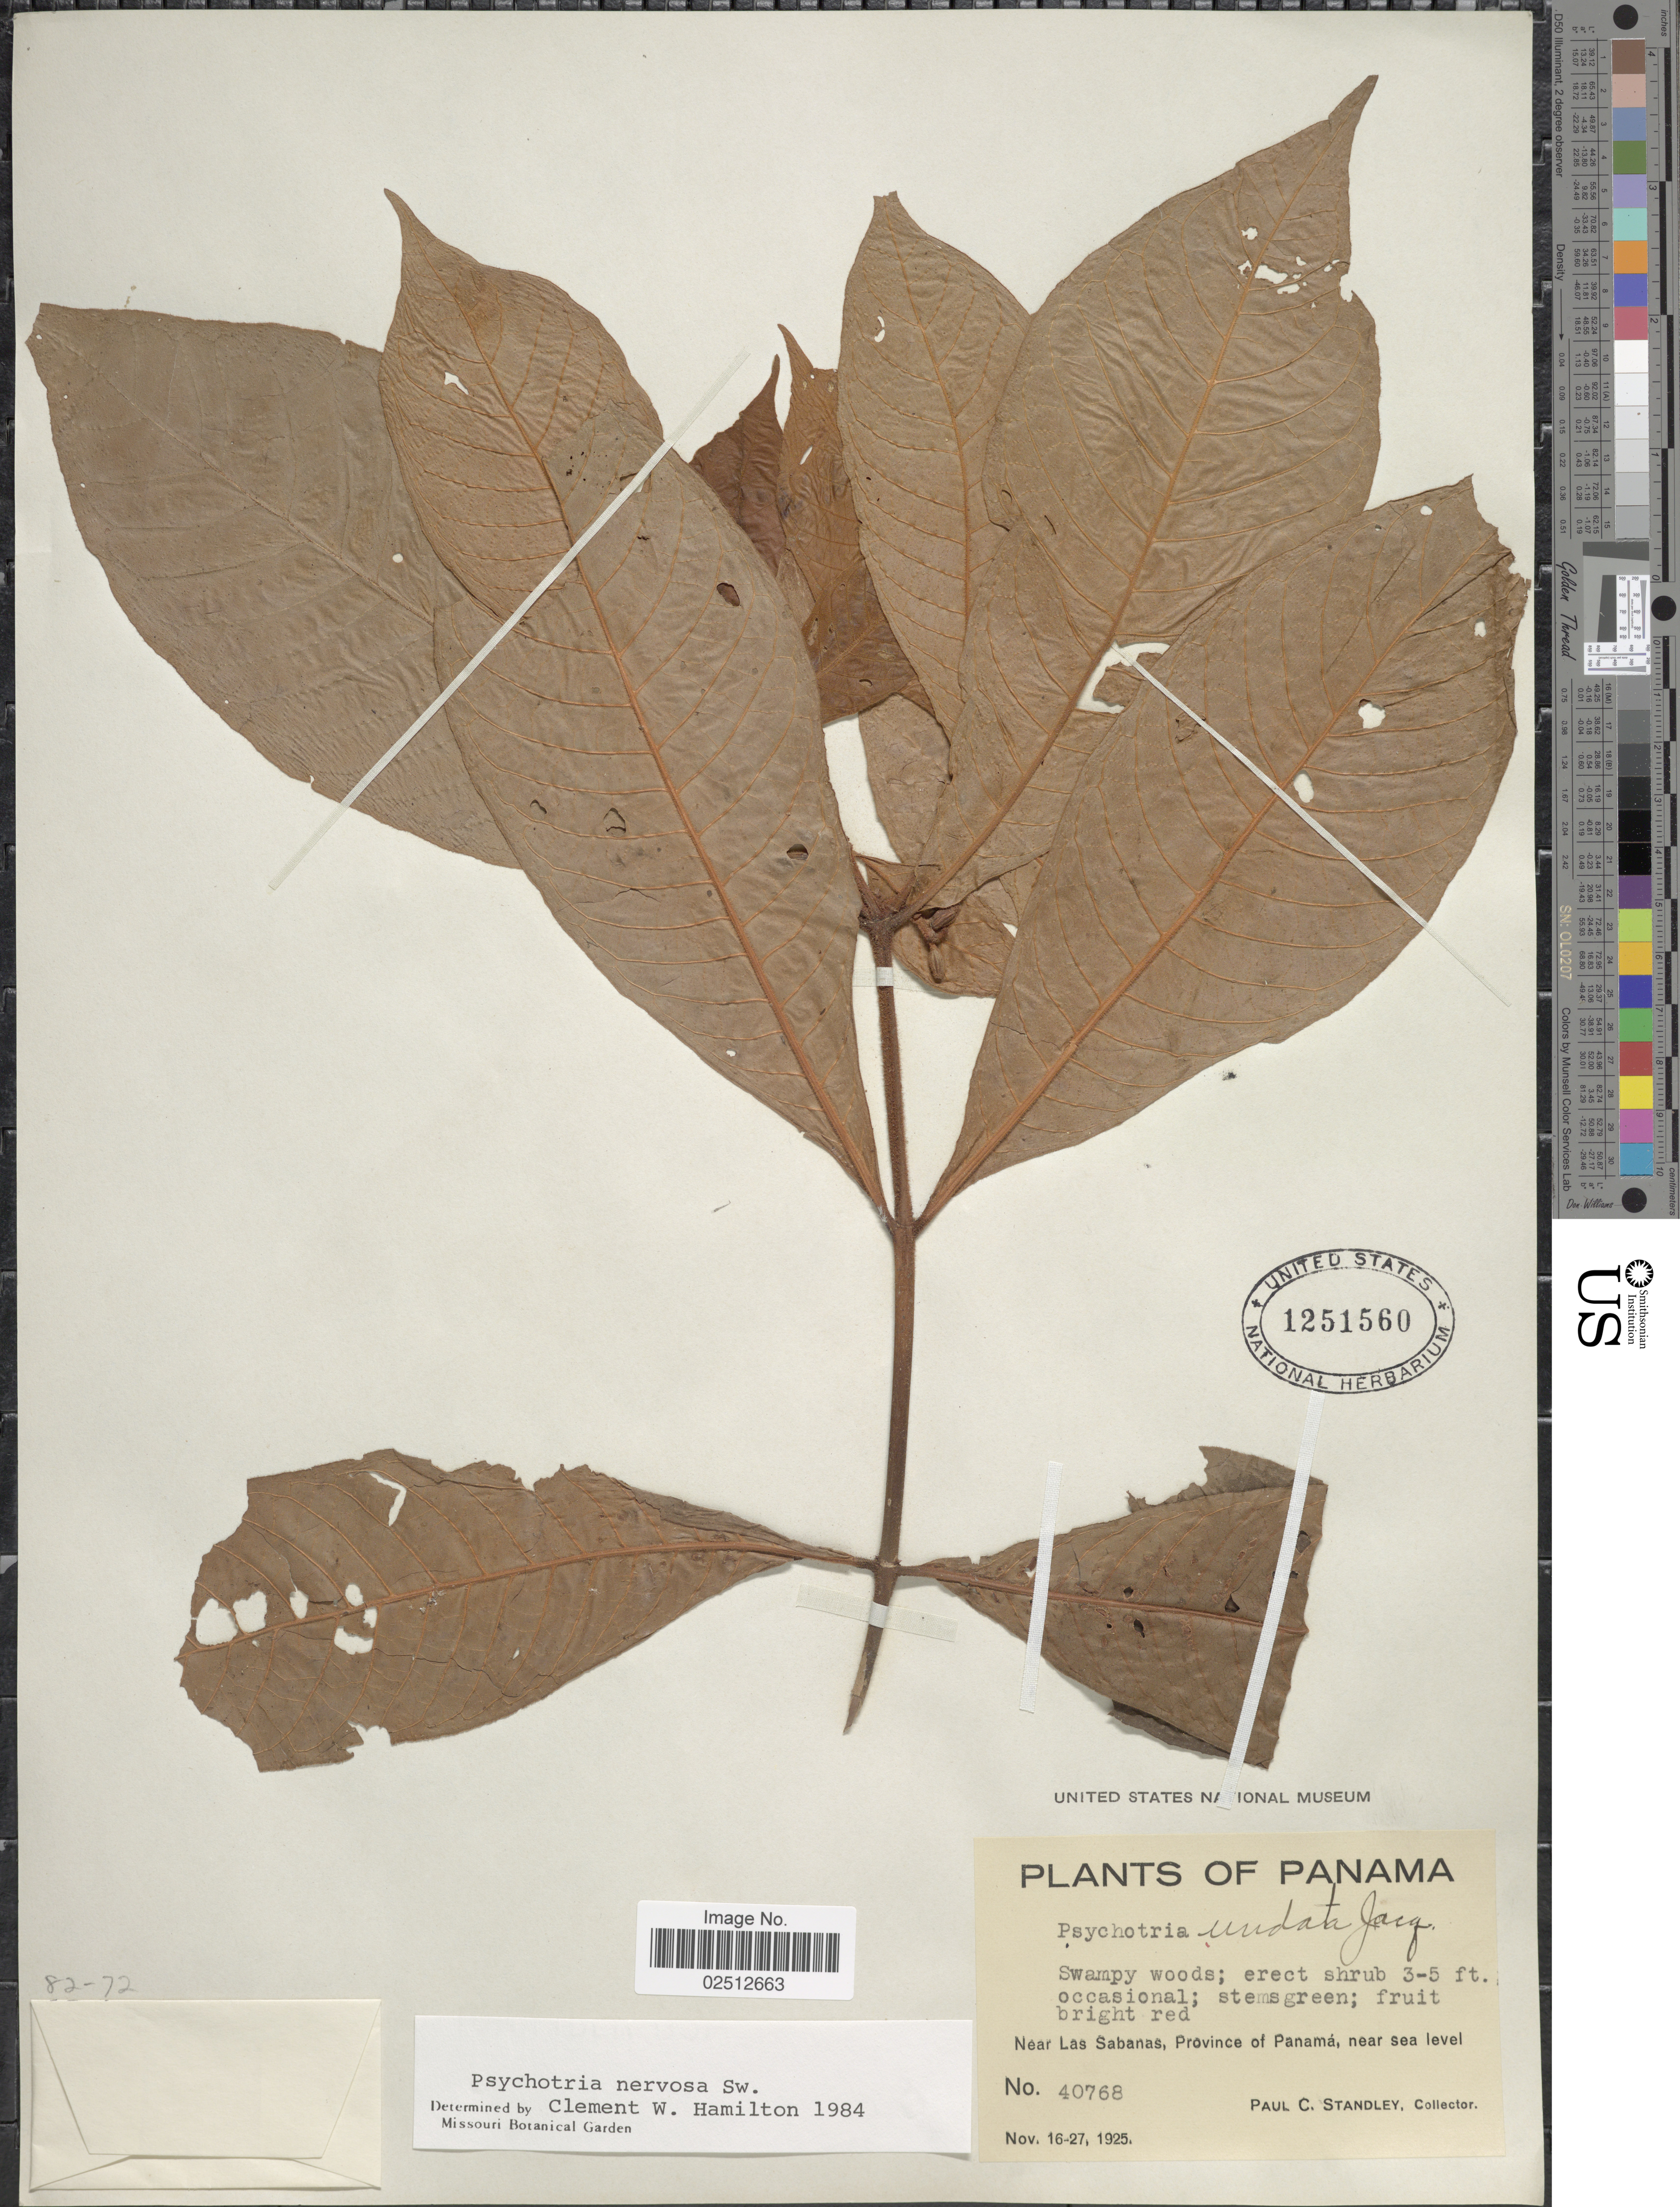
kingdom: Plantae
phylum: Tracheophyta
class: Magnoliopsida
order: Gentianales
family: Rubiaceae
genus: Psychotria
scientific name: Psychotria nervosa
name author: Sw.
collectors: P. C. Standley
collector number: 40768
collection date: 1925-11-16/1925-11-27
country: Panama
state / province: Panamá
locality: Near Las Sabanas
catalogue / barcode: US 1251560